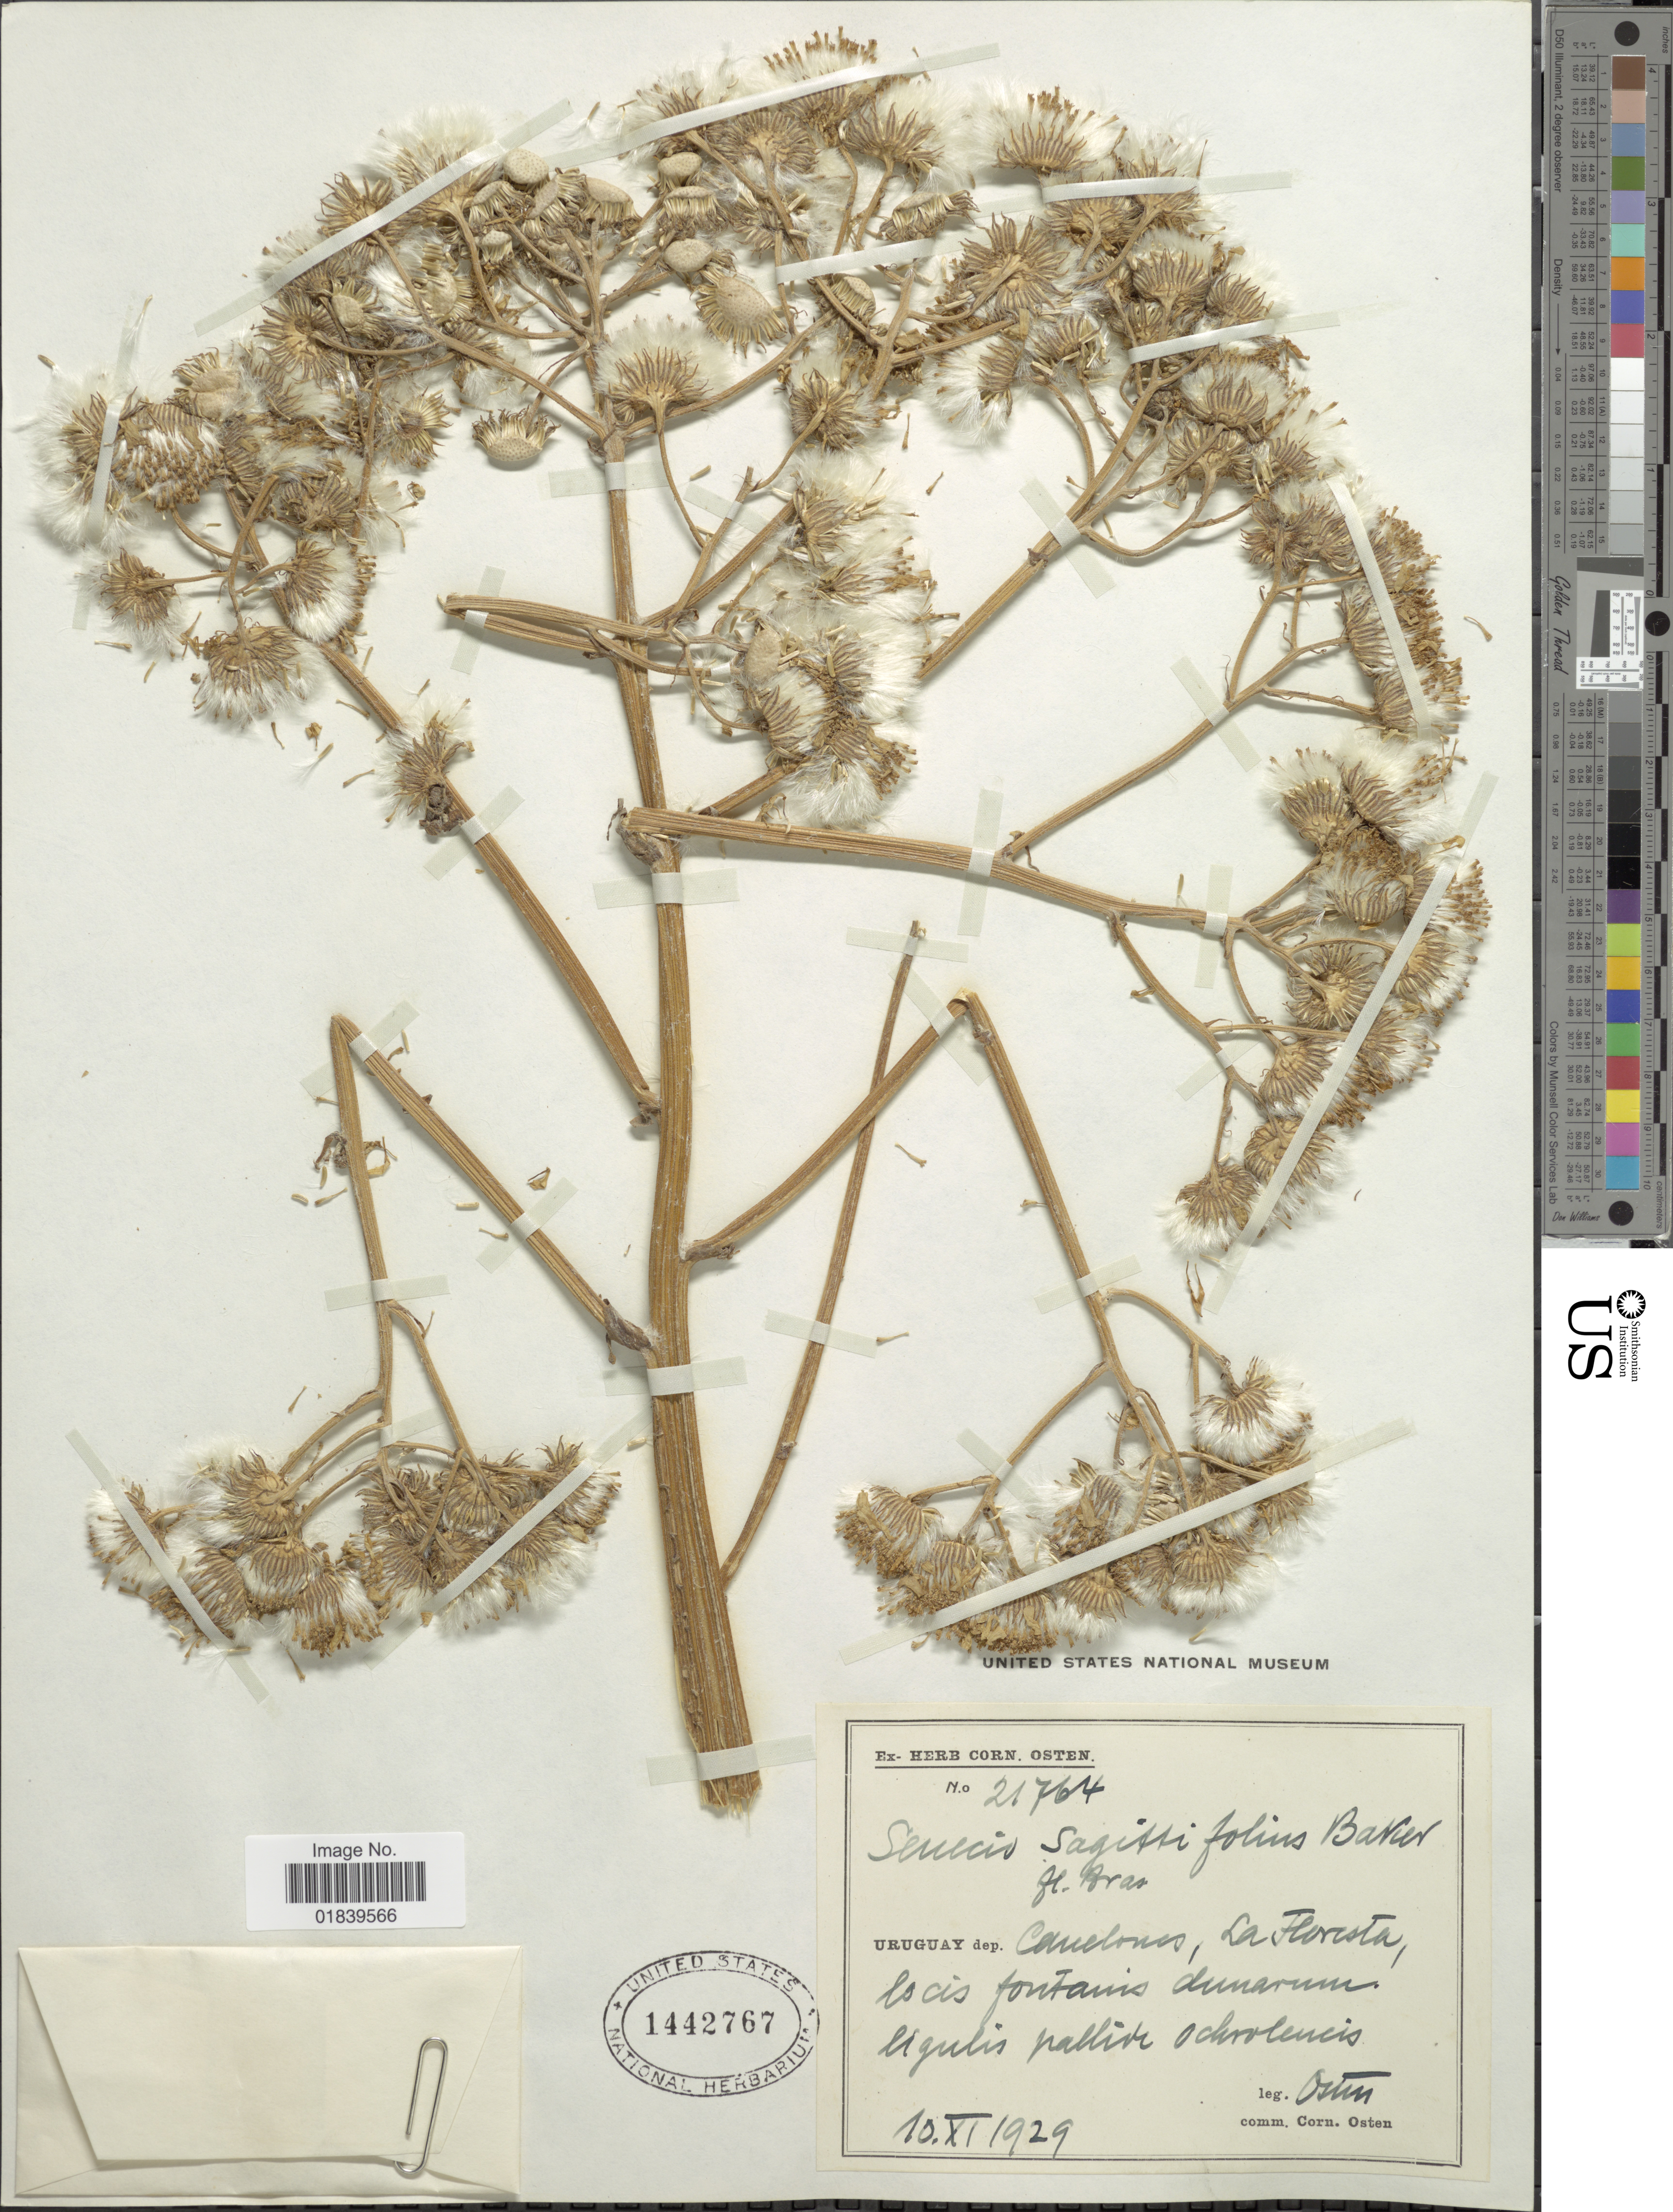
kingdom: Plantae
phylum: Tracheophyta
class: Magnoliopsida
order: Asterales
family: Asteraceae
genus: Senecio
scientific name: Senecio mattfeldianus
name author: Cabrera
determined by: Salomon, Luciana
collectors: C. Osten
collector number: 21764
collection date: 1929-11-10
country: Uruguay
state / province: Canelones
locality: Uruguay dep. Canelones, La Floresta, locis fontanis dunarum.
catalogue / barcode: US 1442767